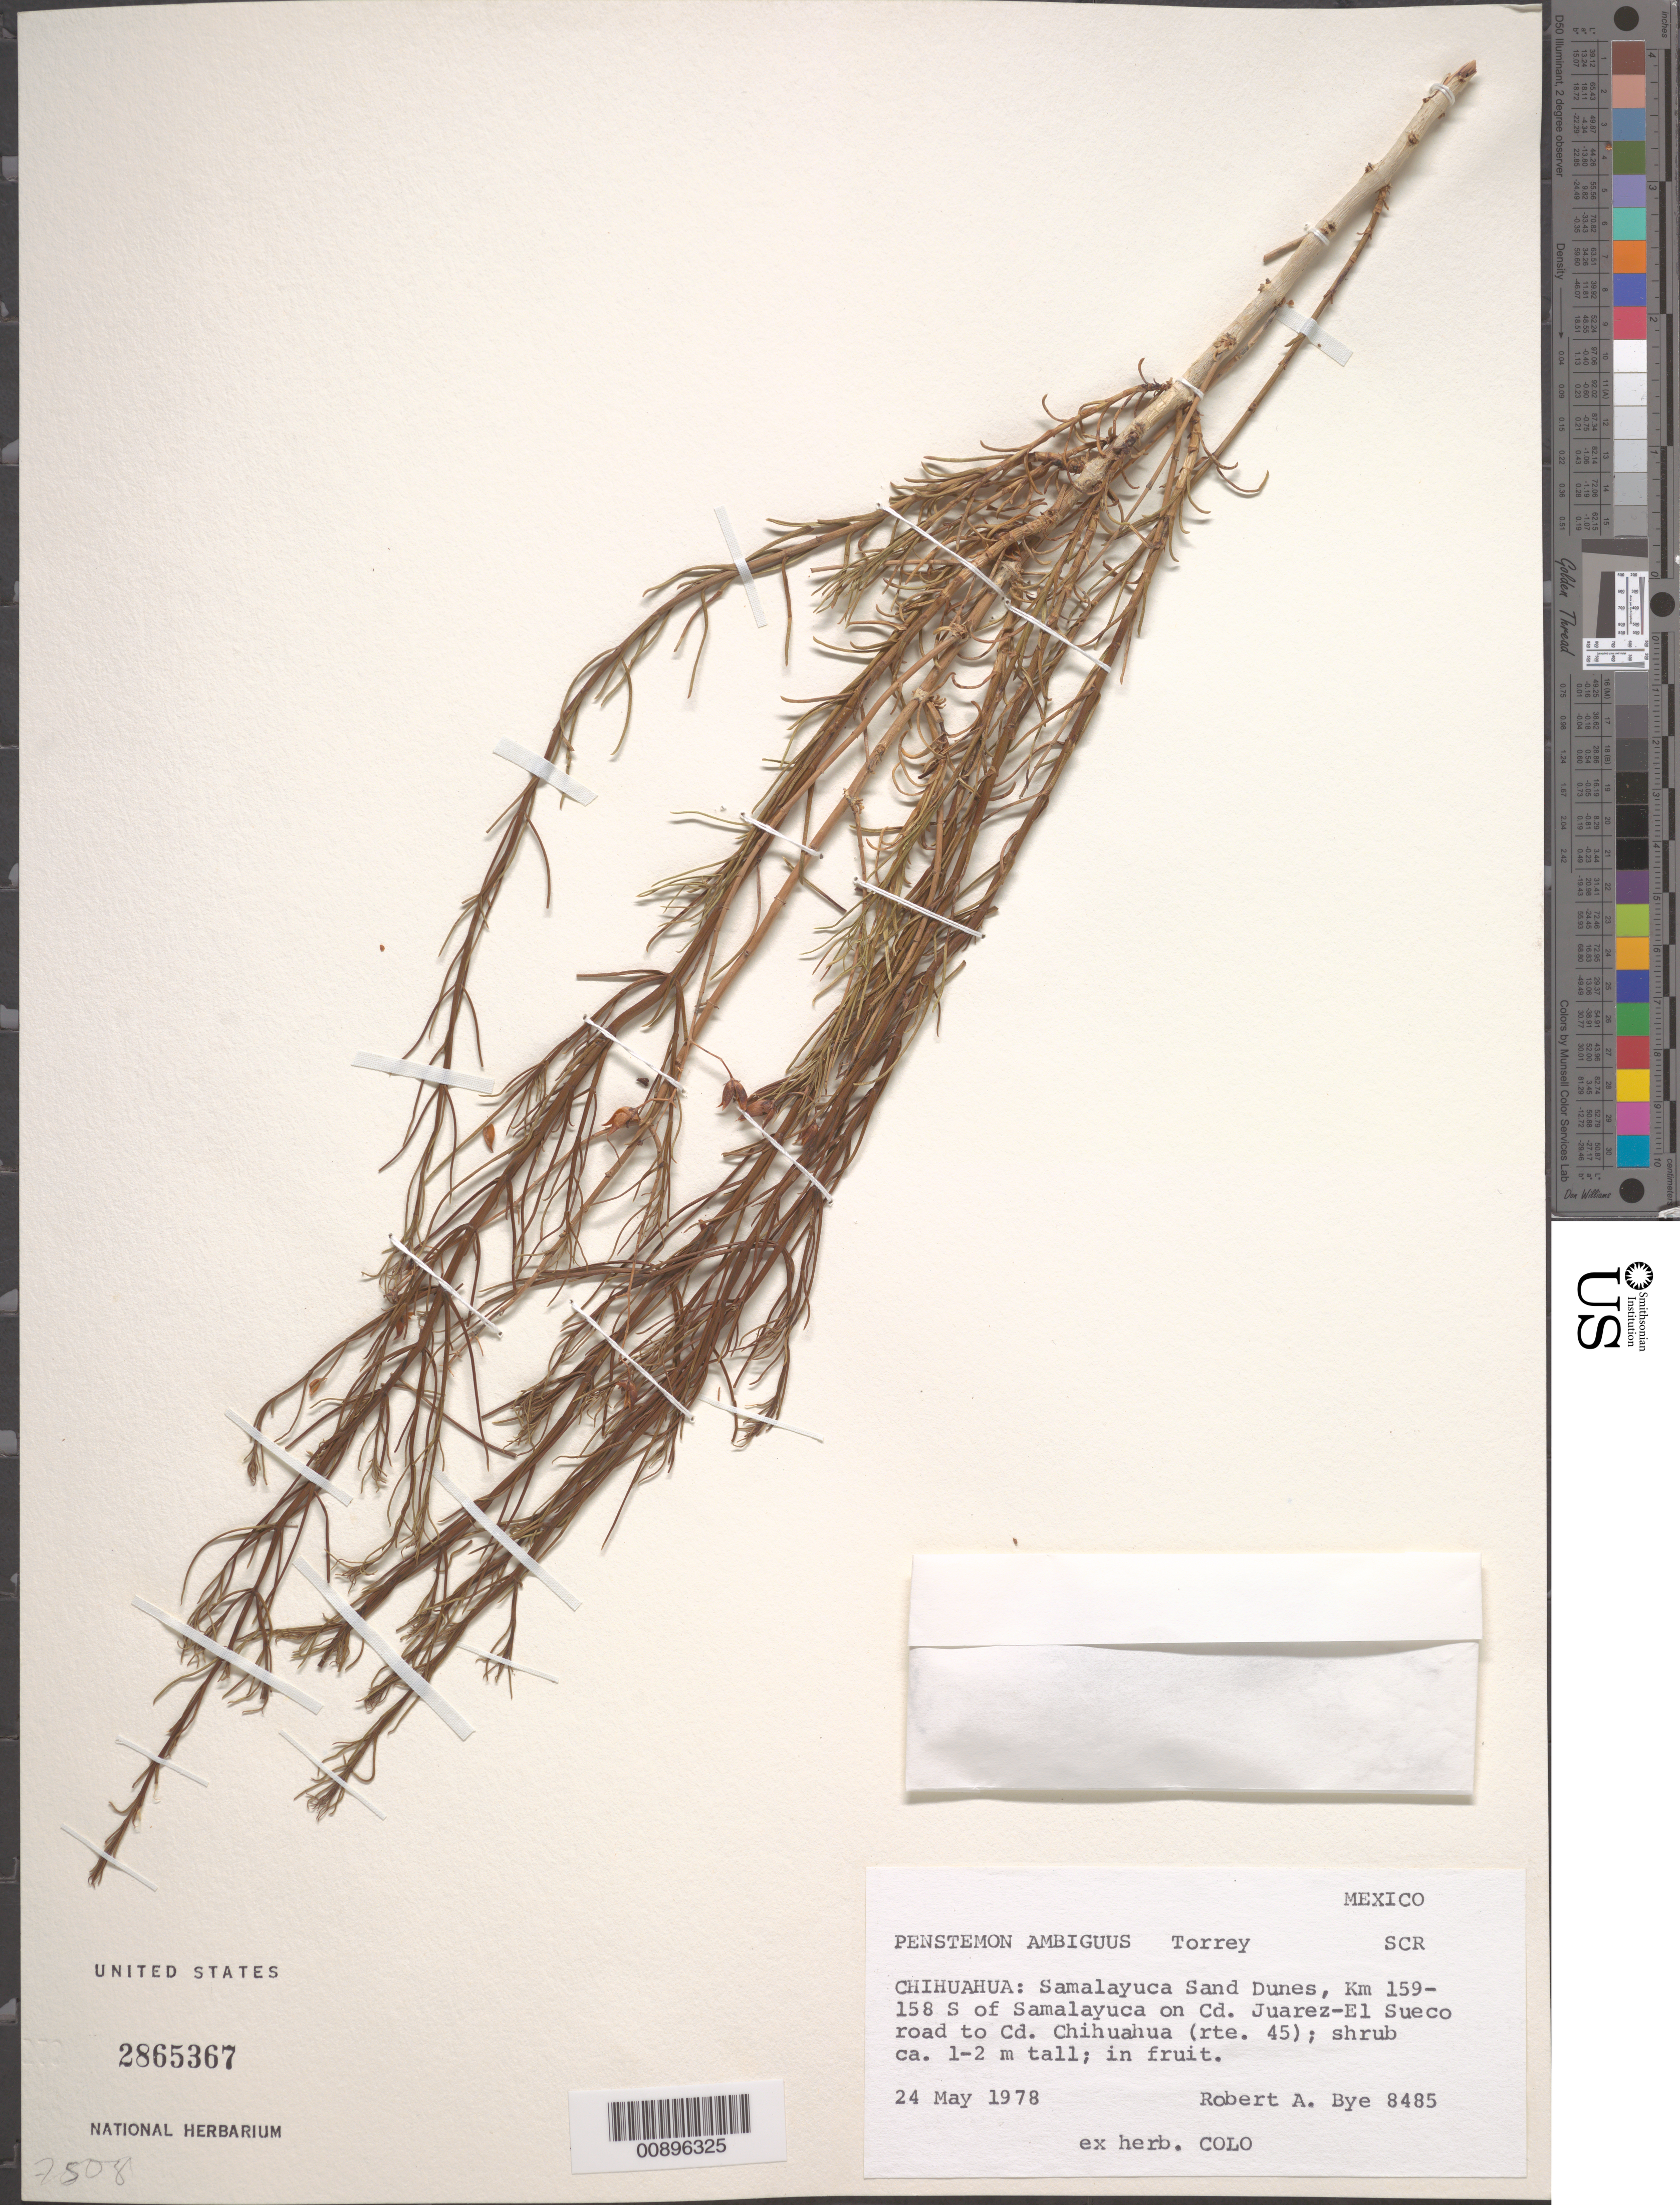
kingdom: Plantae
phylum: Tracheophyta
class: Magnoliopsida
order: Lamiales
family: Plantaginaceae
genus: Penstemon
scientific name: Penstemon ambiguus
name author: Torr.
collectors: R. A. Bye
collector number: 8485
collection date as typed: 24 May 1978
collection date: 1978-05-24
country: Mexico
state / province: Chihuahua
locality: Samalayuca San Dunes, km 159-158 S of Samalayuca on Cd. Juárez-El Sueco road to Cd. Chihuahua (rte. 45).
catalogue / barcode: US 2865367